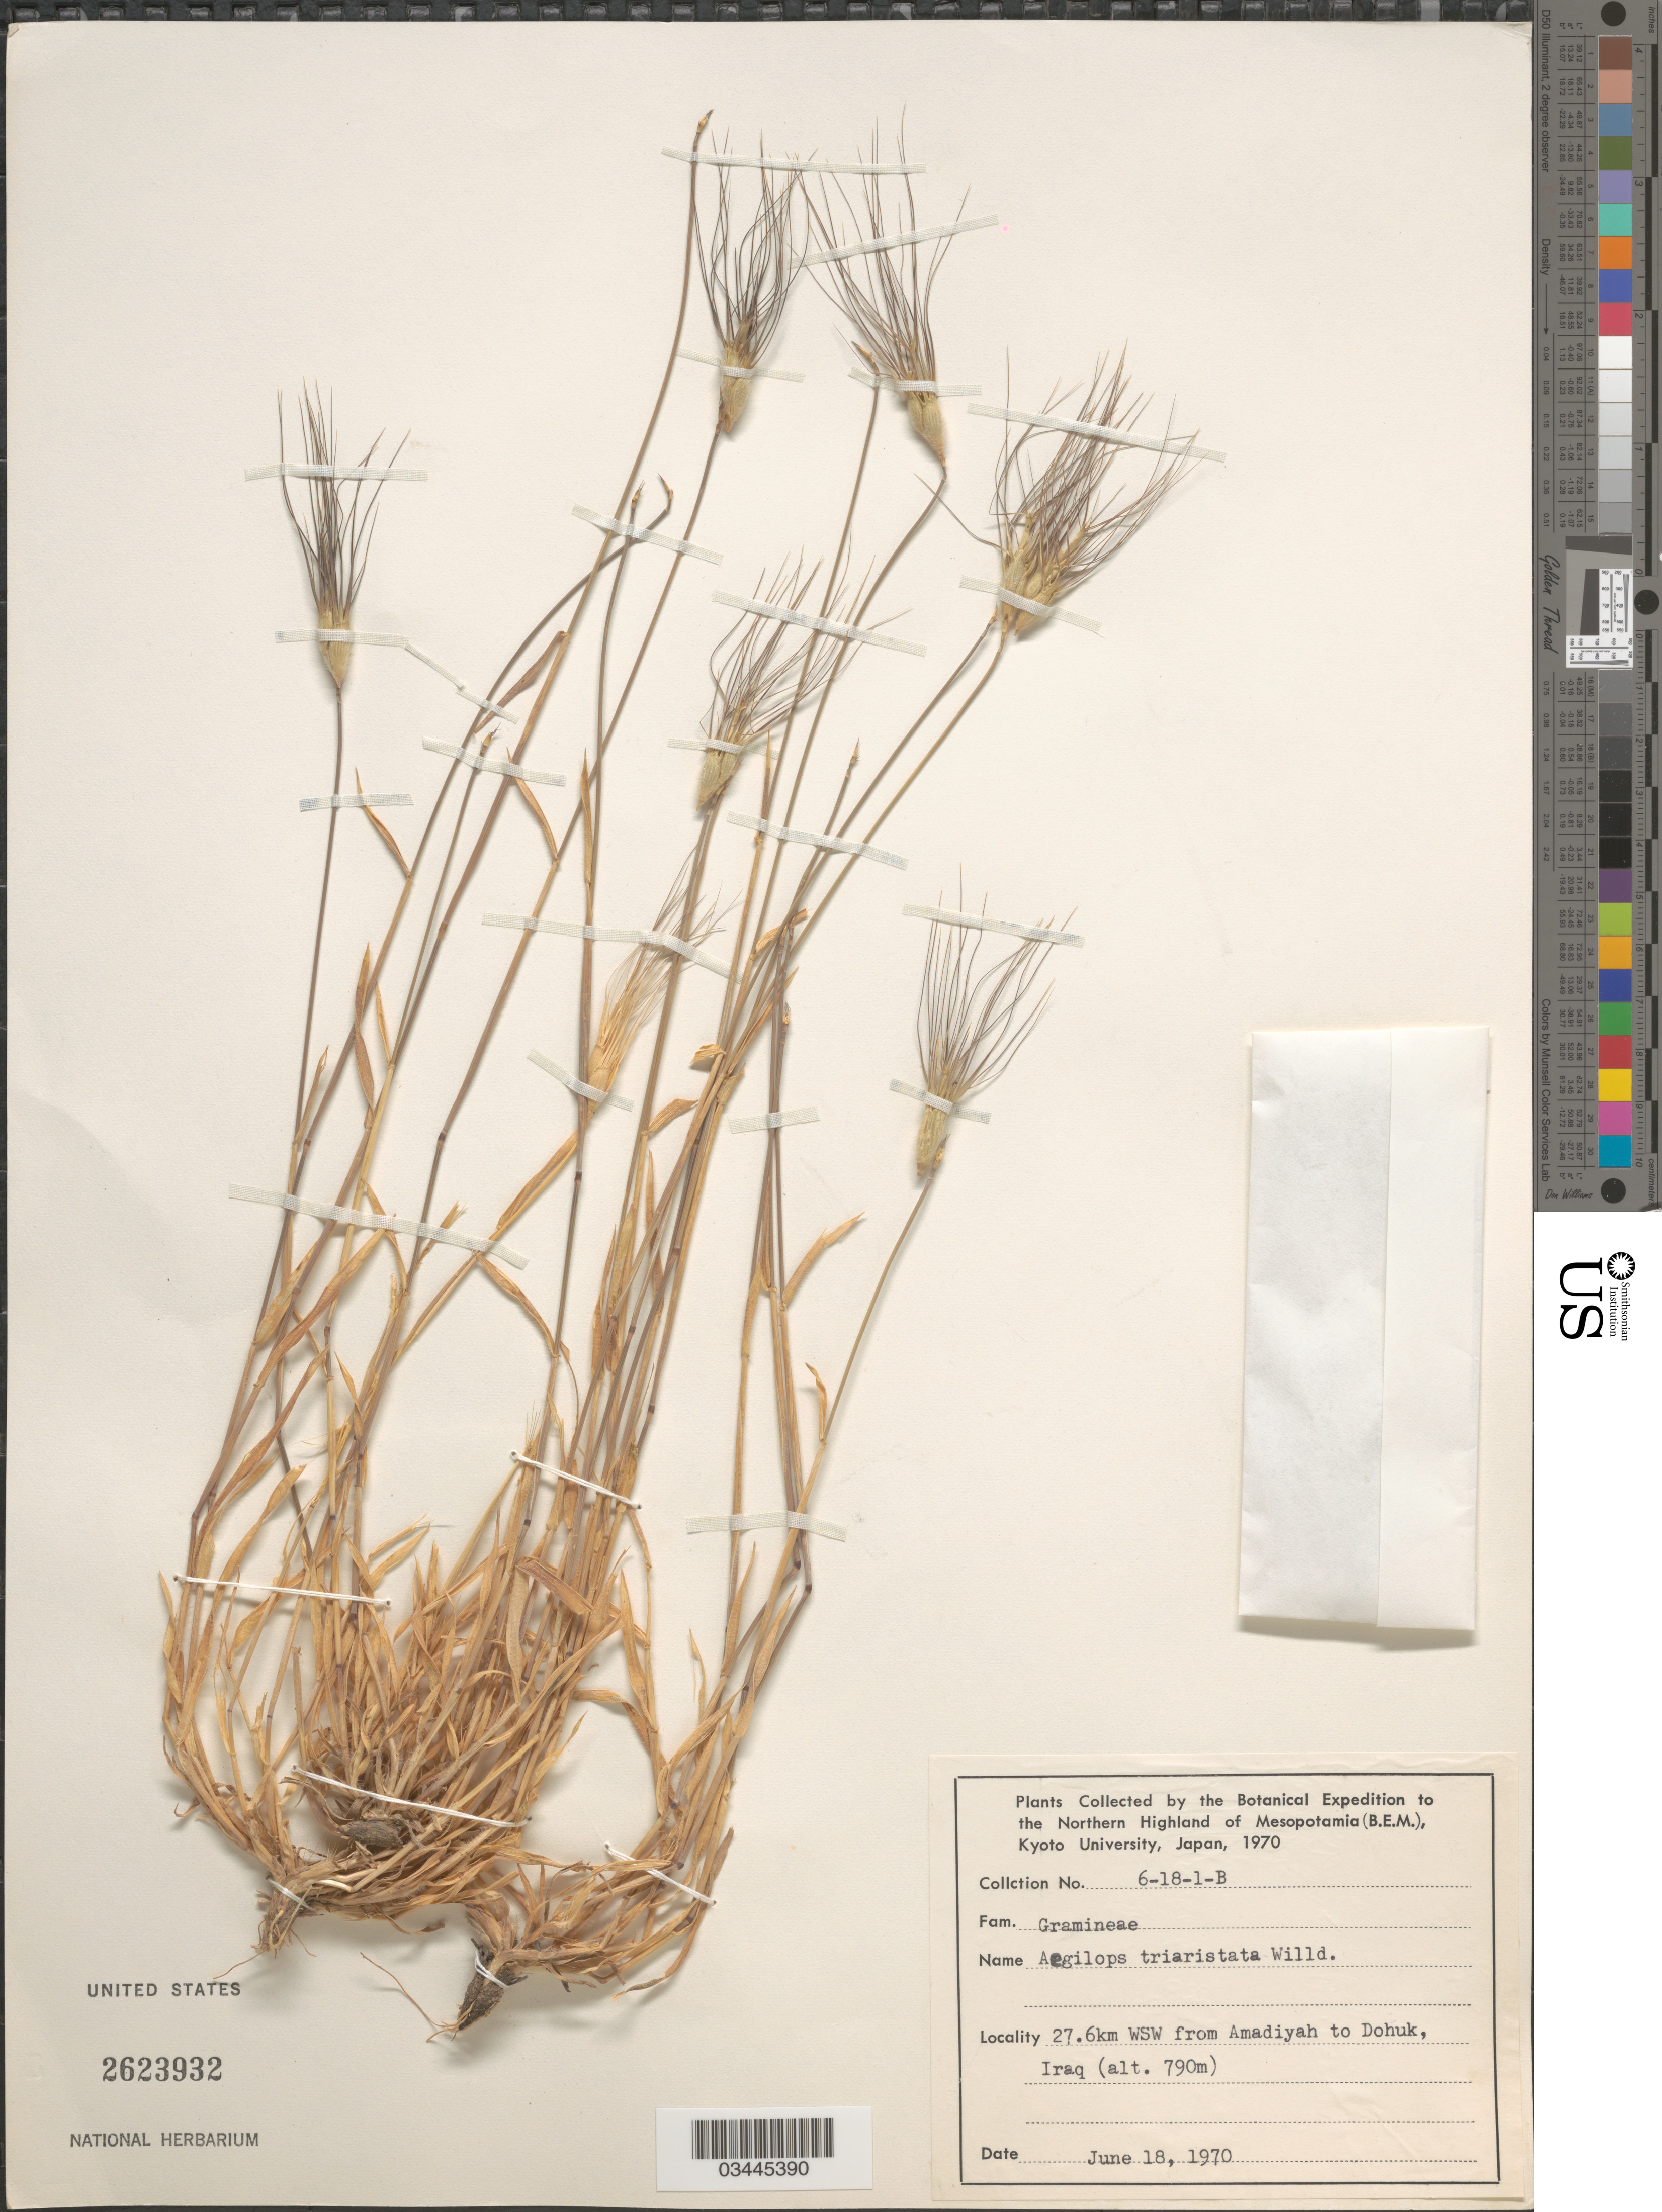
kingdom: Plantae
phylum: Tracheophyta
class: Liliopsida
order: Poales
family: Poaceae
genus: Aegilops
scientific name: Aegilops triuncialis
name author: L.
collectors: Botanical Expedition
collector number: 6-18-1-B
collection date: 1970-06-18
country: Iraq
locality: To the Northern Highland of Mesopotamia (B.E.M.). 27.6km WSW from Amadiyah to Dohuk.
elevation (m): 790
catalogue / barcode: US 2623932